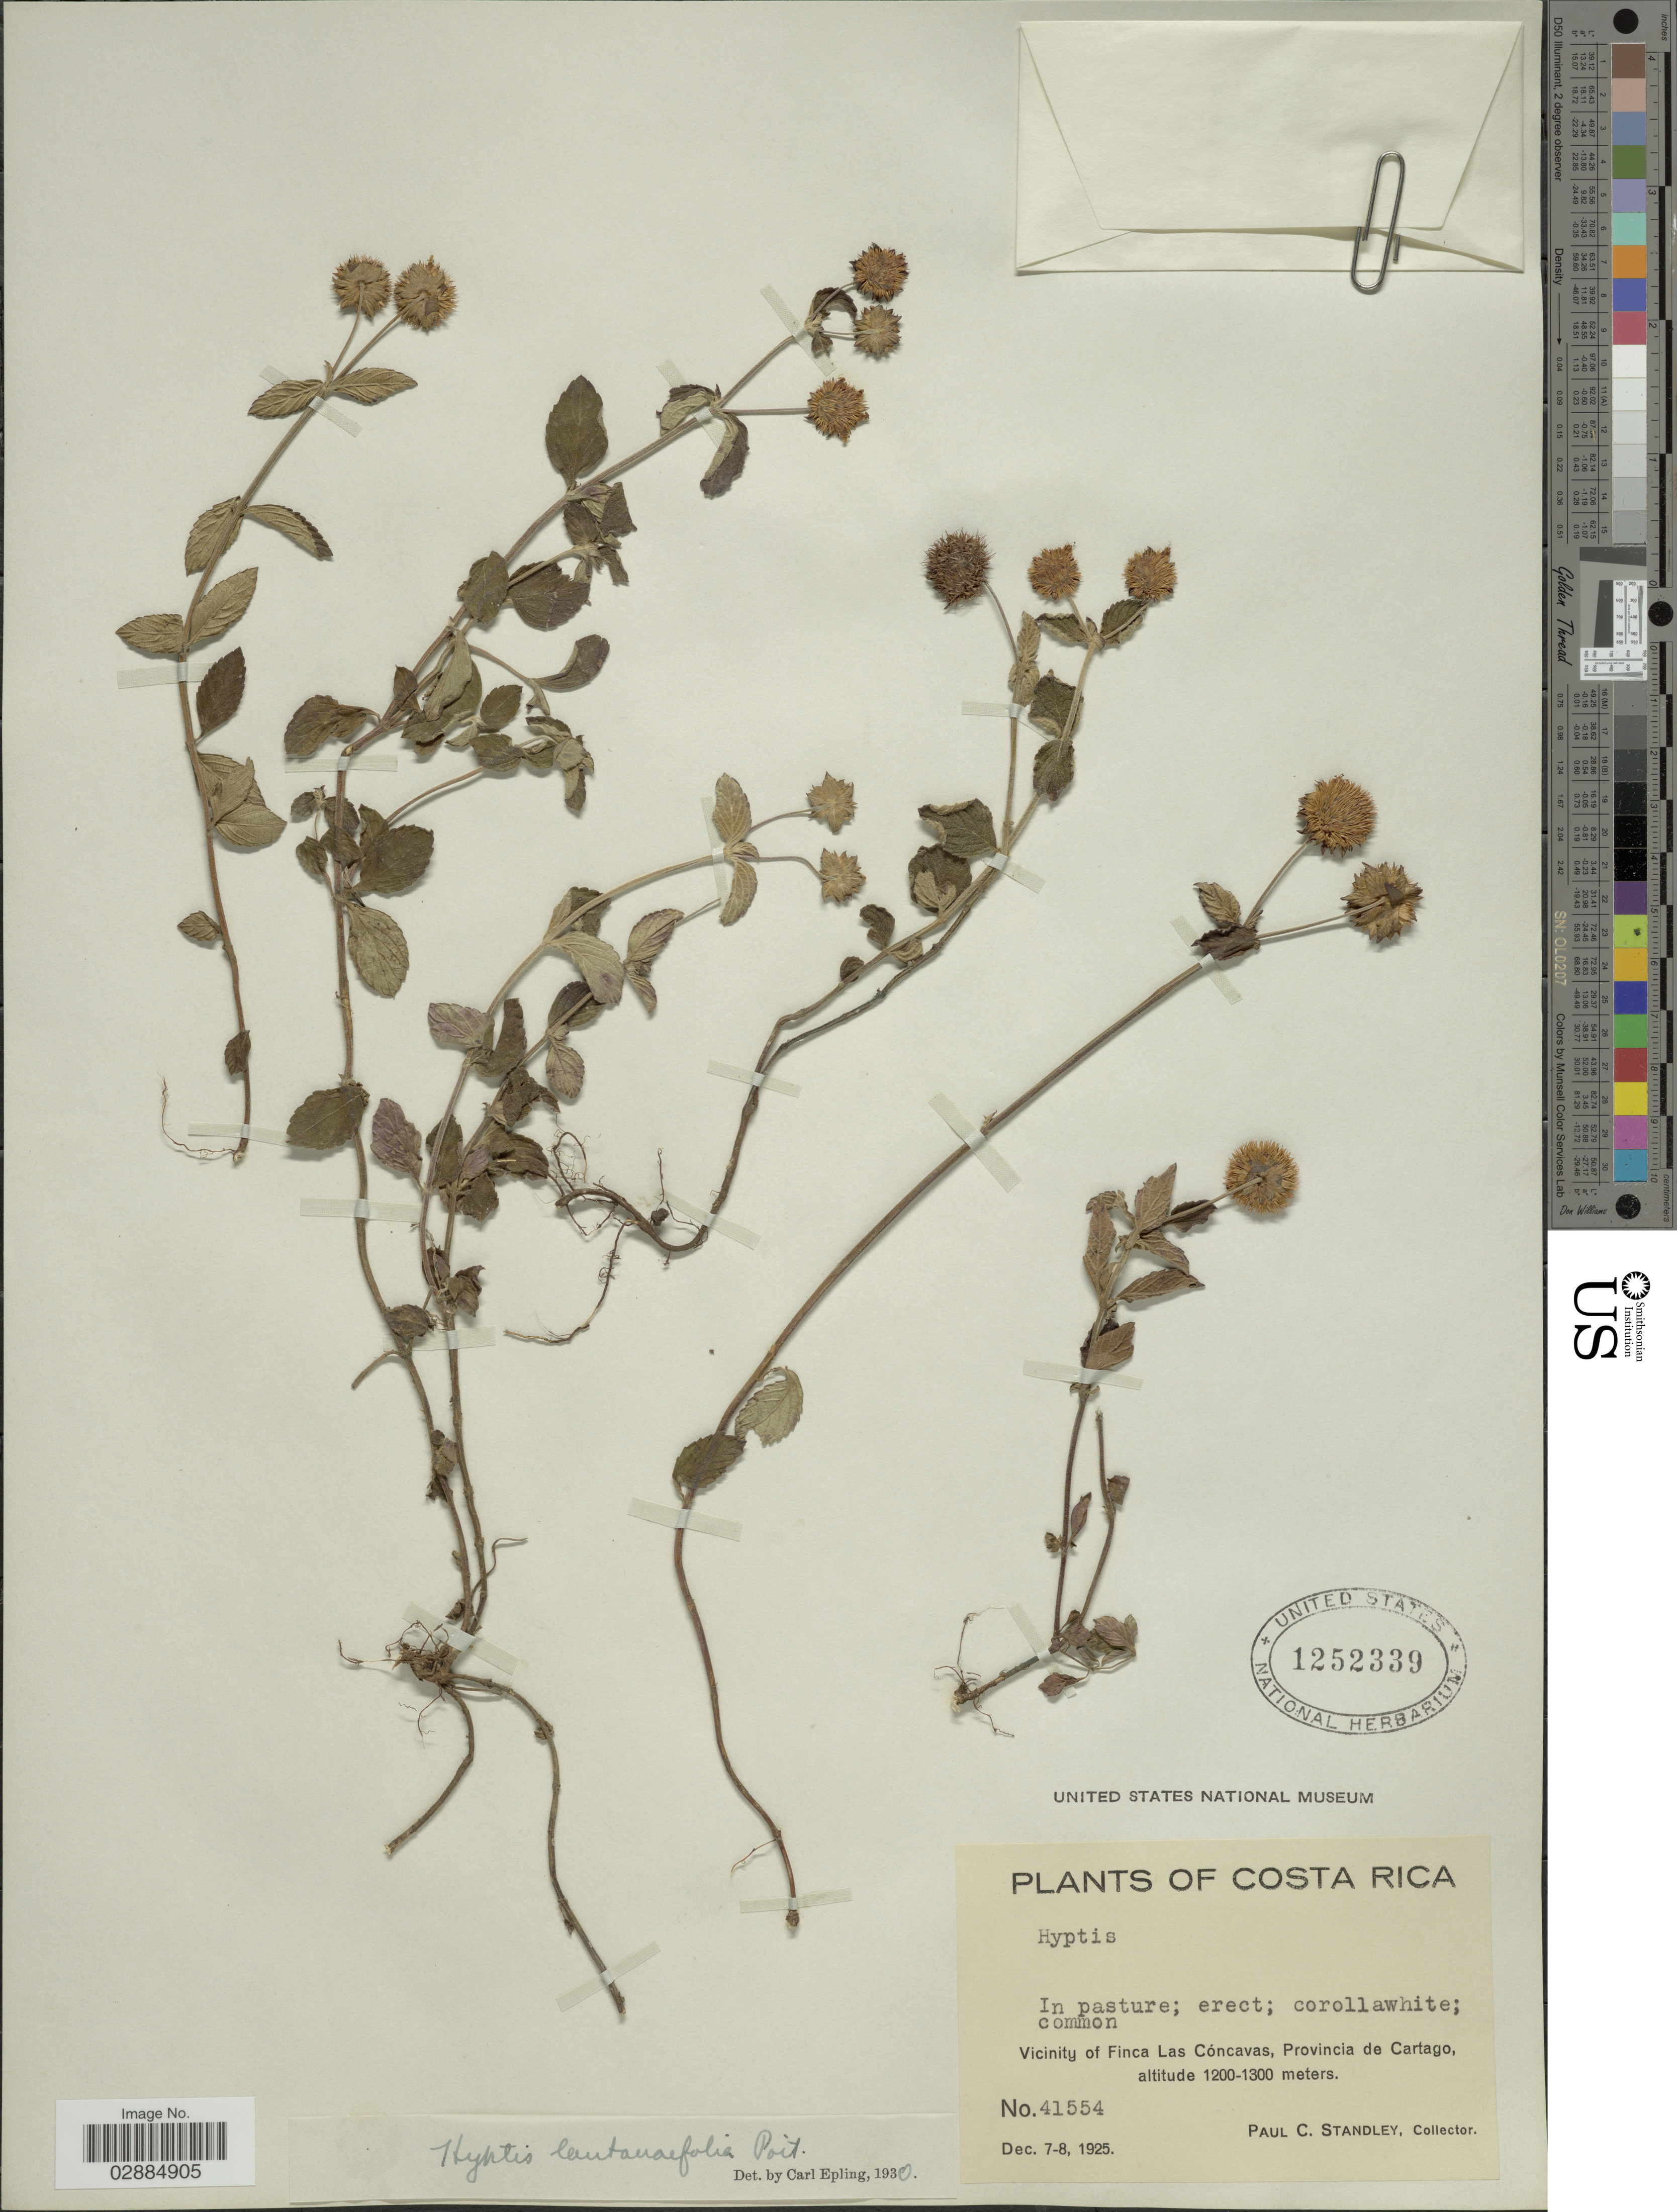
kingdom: Plantae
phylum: Tracheophyta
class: Magnoliopsida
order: Lamiales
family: Lamiaceae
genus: Hyptis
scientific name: Hyptis lantanifolia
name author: Poit.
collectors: P. C. Standley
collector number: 41554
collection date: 1925-12-07/1925-12-08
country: Costa Rica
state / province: Cartago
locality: Vicinity of Finca Las Cóncavas, Provincia de Cartago.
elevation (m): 1200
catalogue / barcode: US 1252339